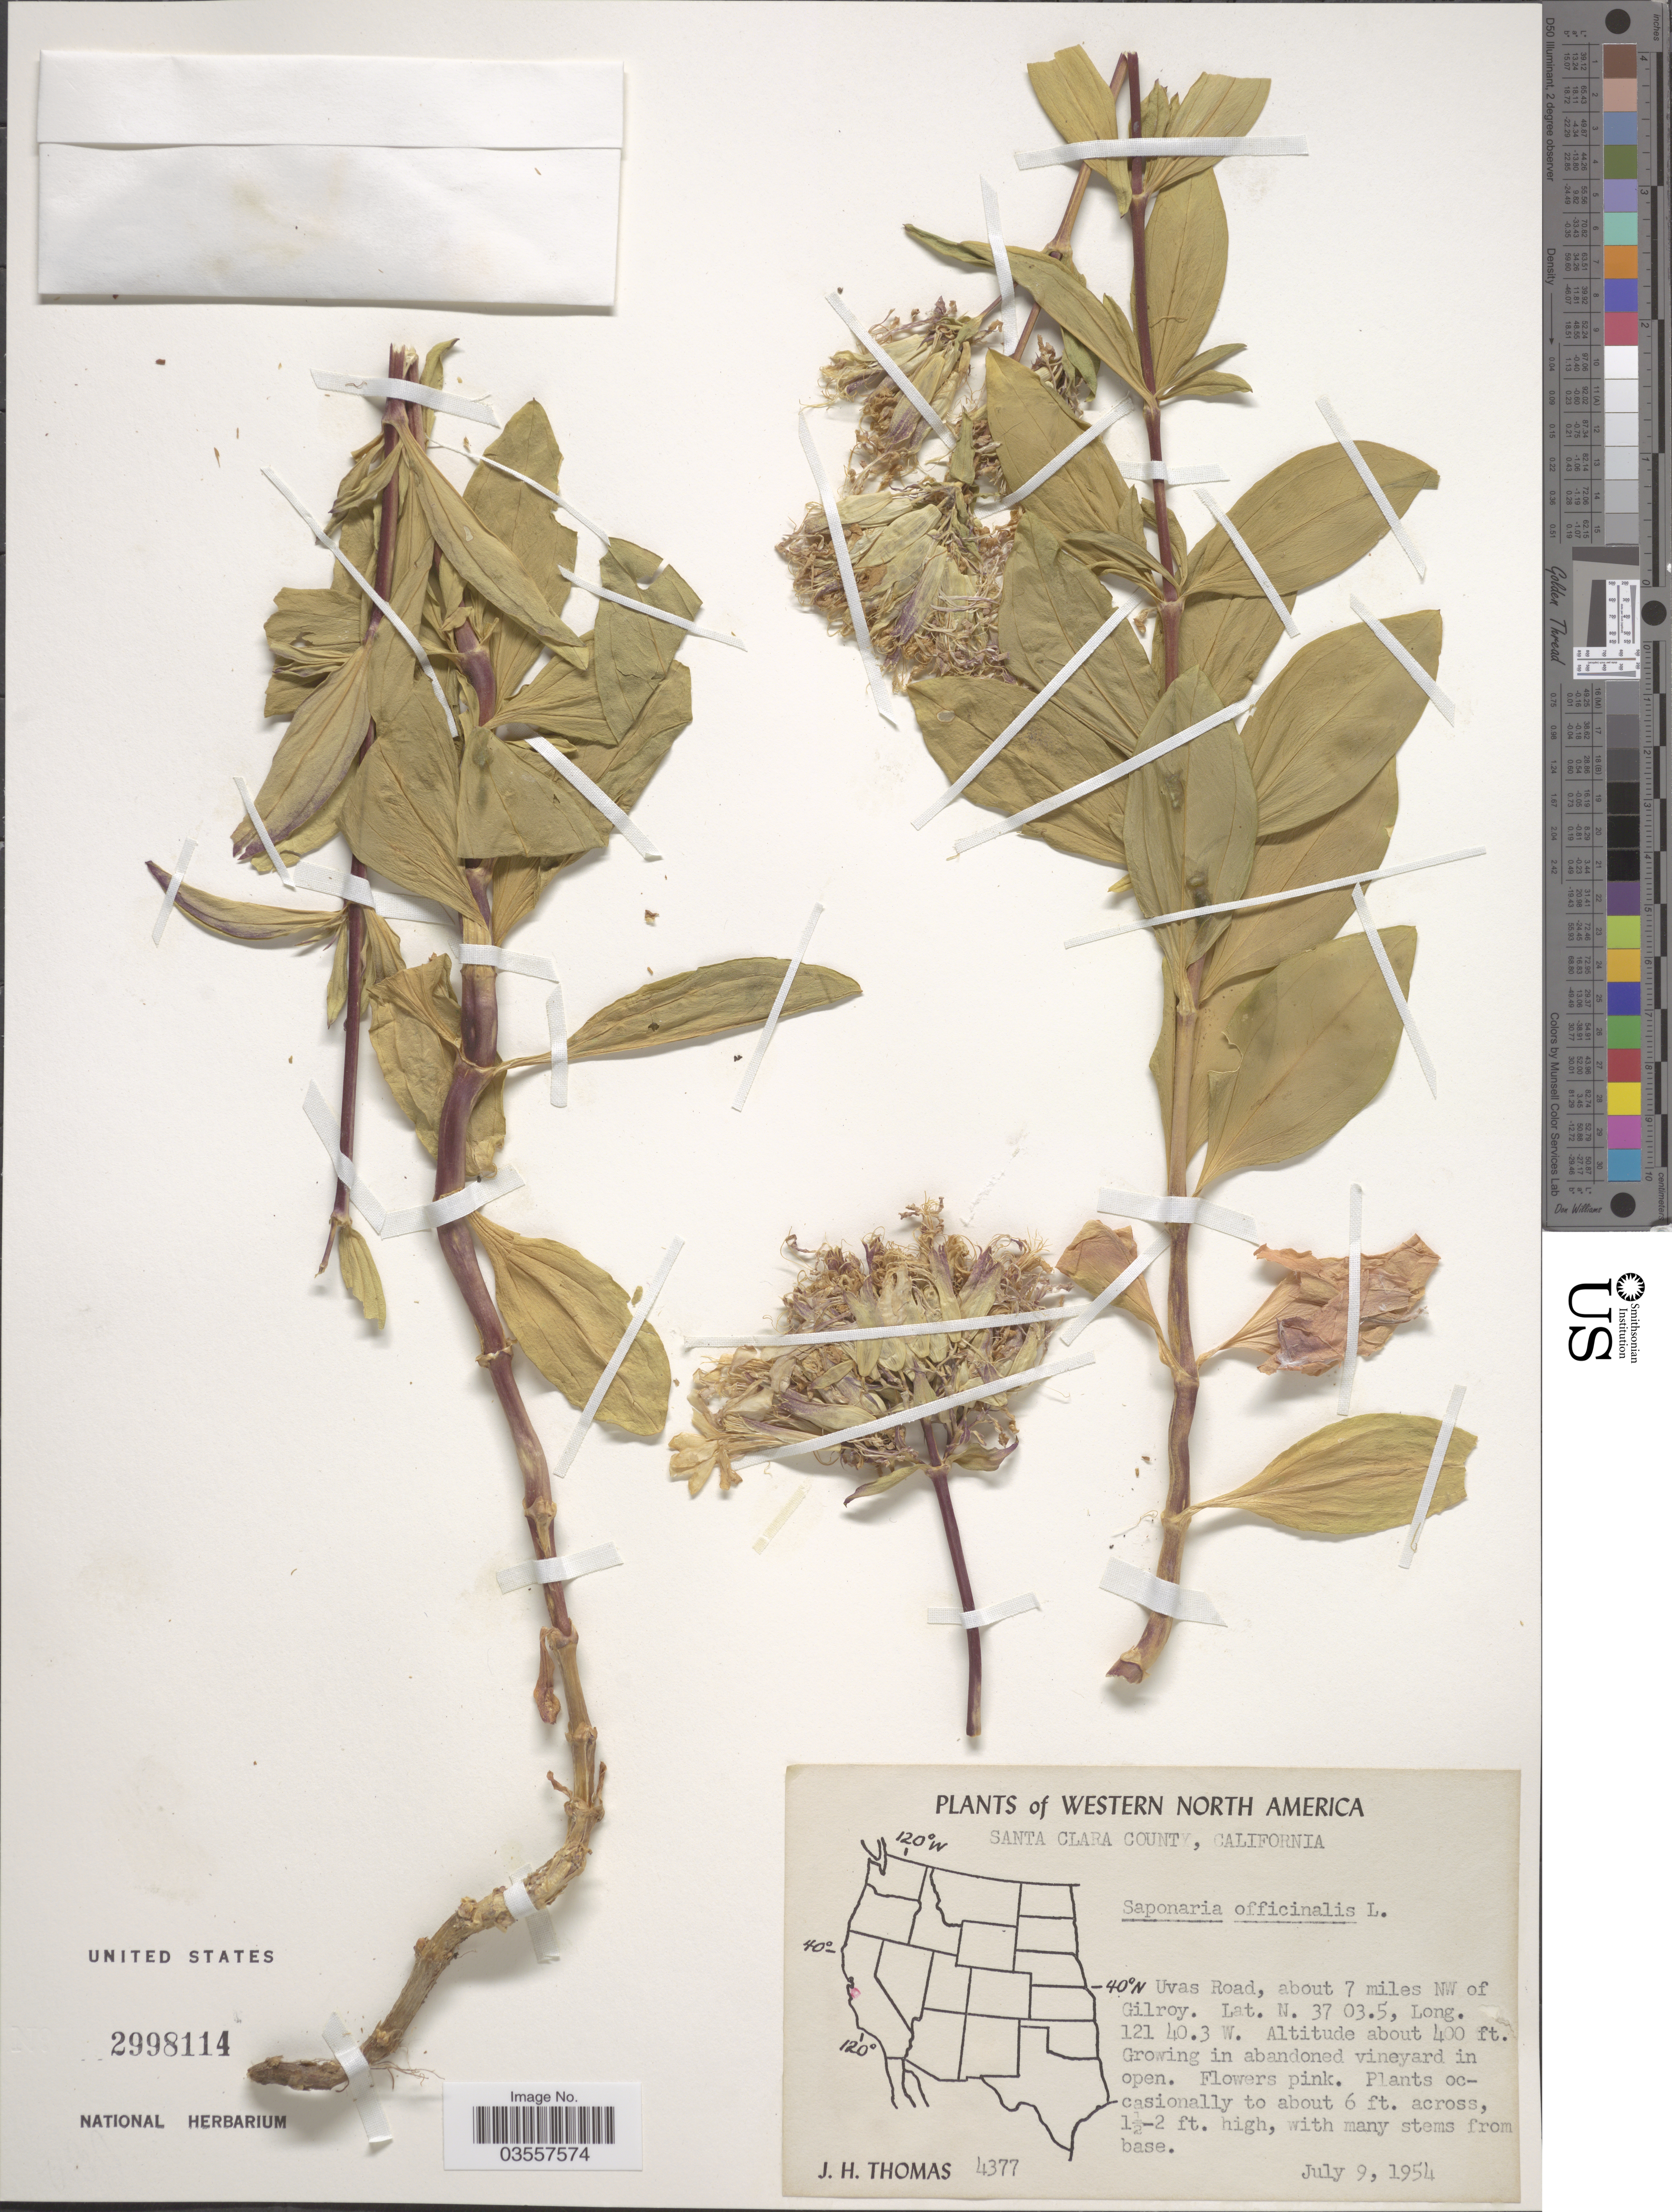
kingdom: Plantae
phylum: Tracheophyta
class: Magnoliopsida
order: Caryophyllales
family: Caryophyllaceae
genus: Saponaria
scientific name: Saponaria officinalis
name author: L.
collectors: J. H. Thomas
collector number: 4377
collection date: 1954-07-09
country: United States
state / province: California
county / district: Santa Clara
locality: Western North America. Santa Clara County. Uvas Road, about 7 miles NW of Gilroy.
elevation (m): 122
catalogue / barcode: US 2998114